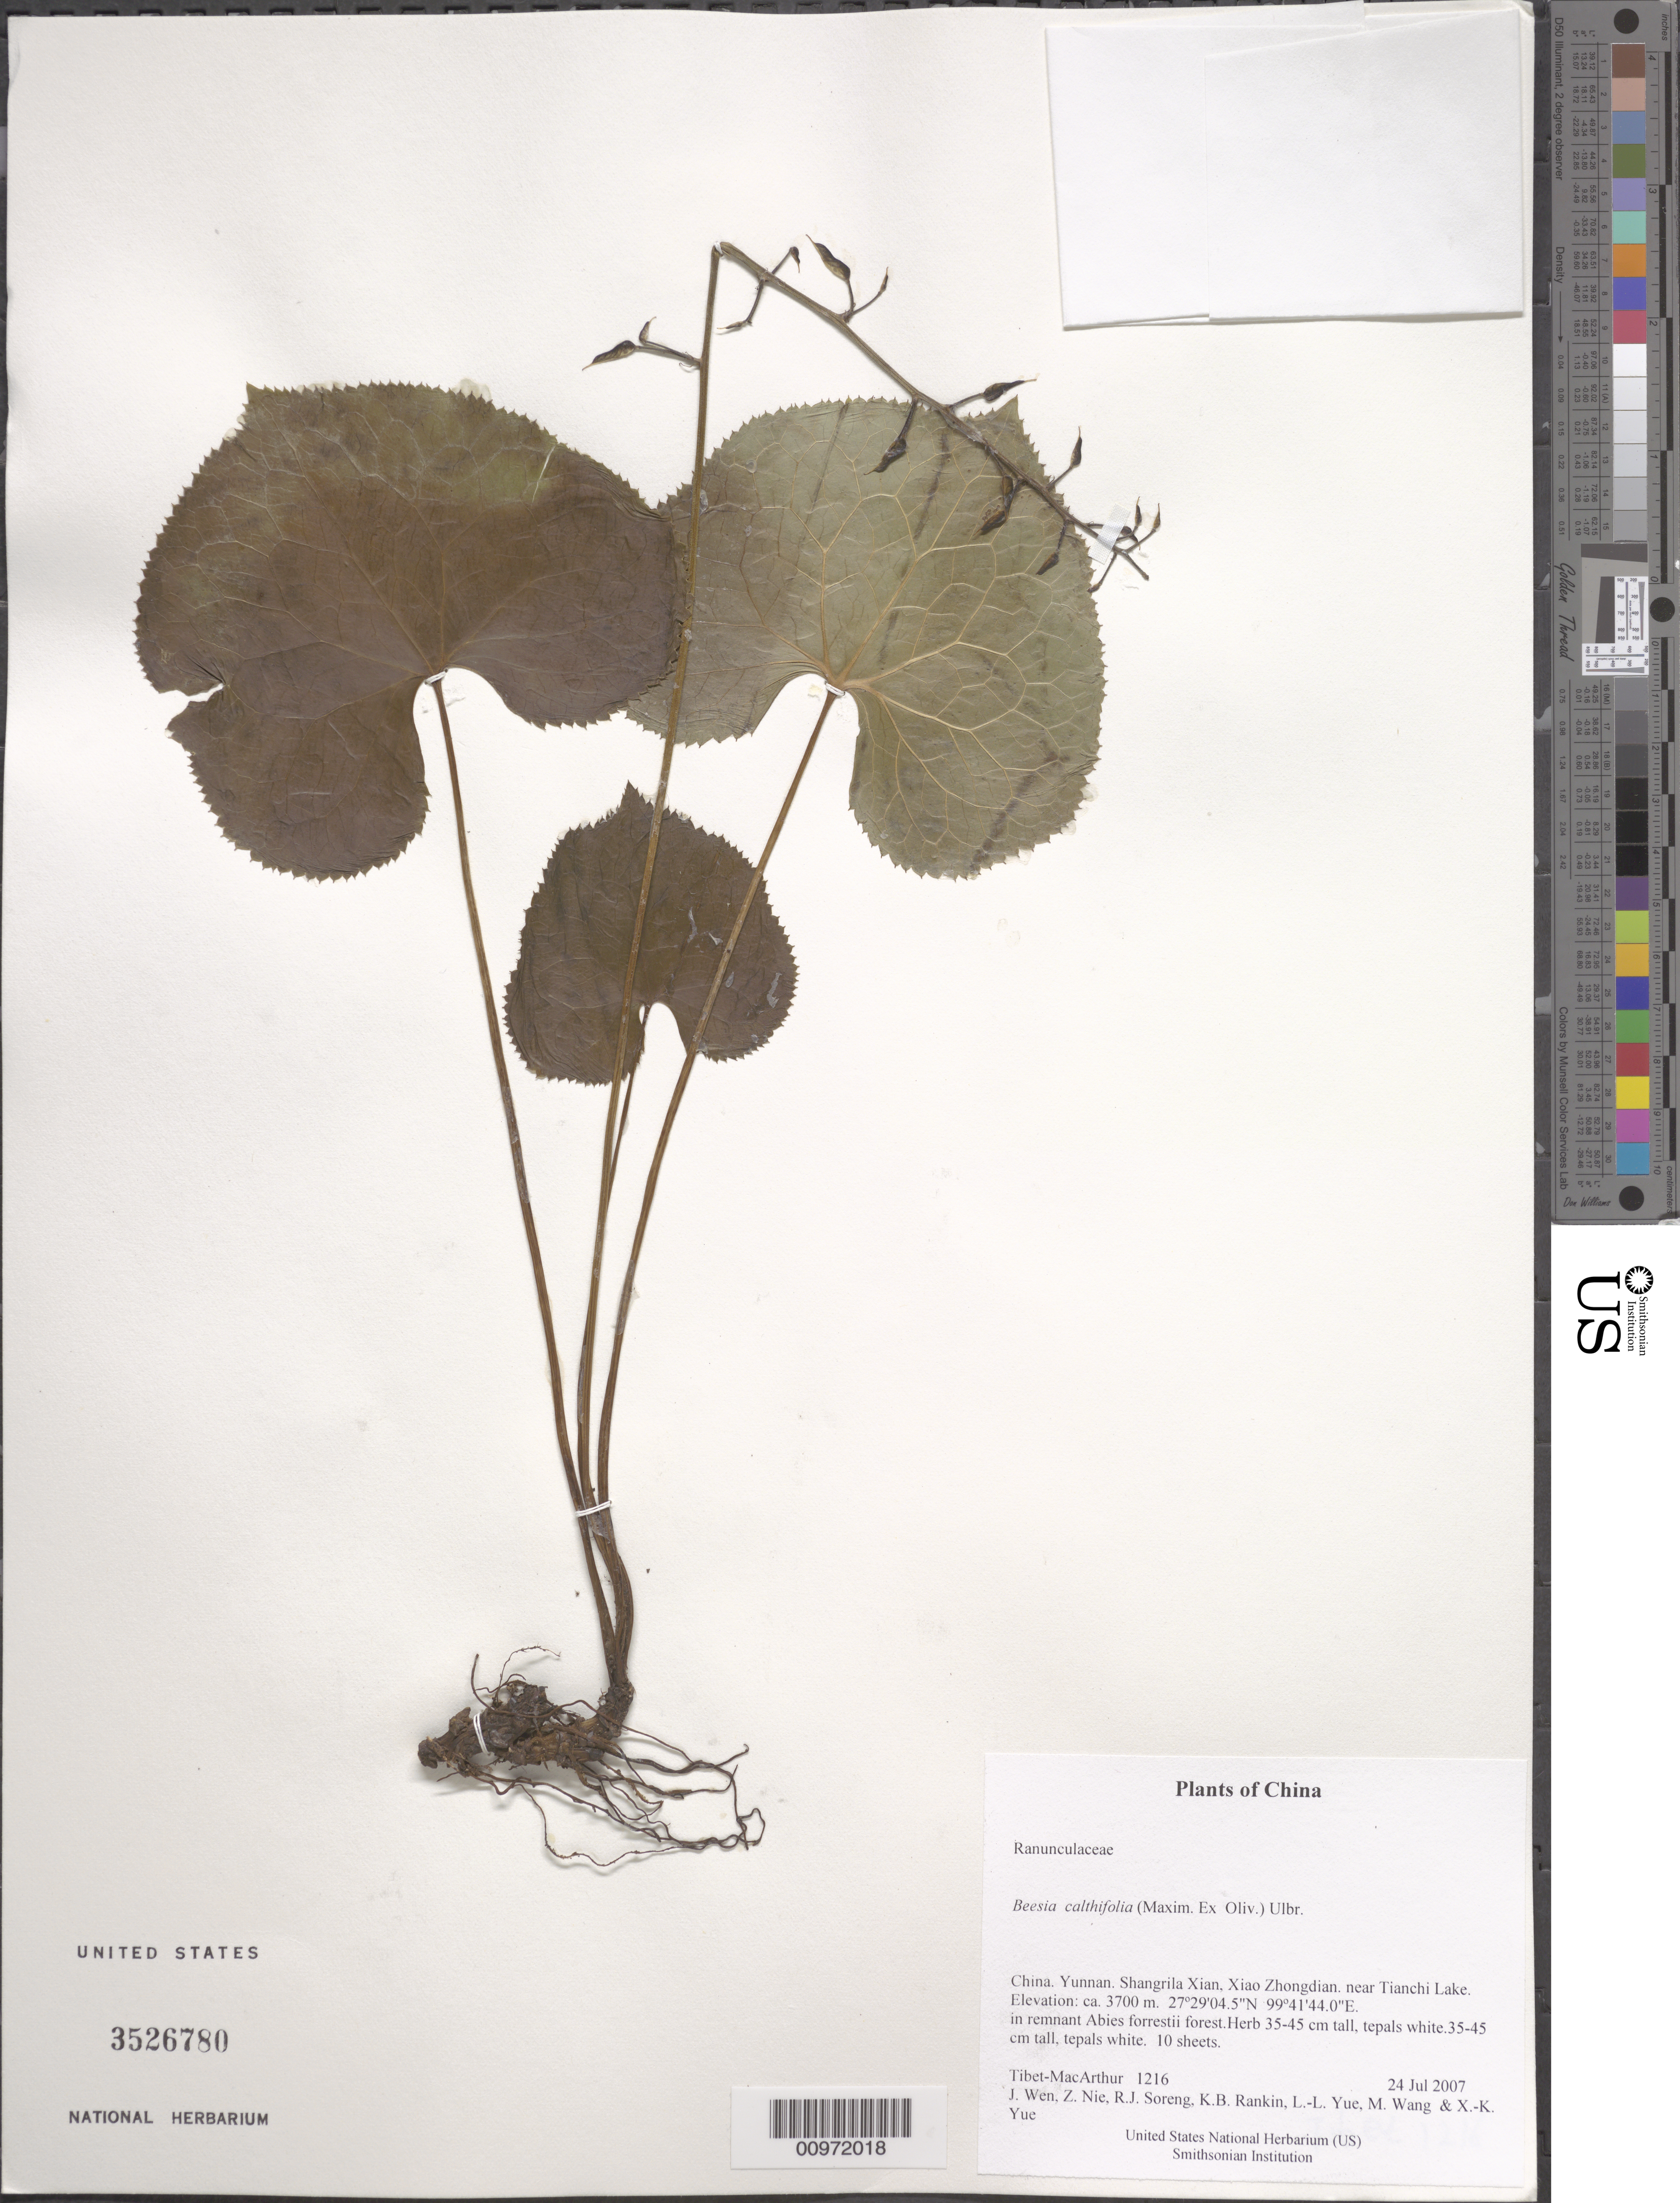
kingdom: Plantae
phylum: Tracheophyta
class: Magnoliopsida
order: Ranunculales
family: Ranunculaceae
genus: Beesia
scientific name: Beesia calthifolia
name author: (Maxim. ex Oliv.) Ulbr.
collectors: Tibet-MacArthur, J. Wen, Z. Nie, R. J. Soreng, K. Rankin, L. Yue, M. Wang & X. Yue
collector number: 1216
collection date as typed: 24 Jul 2007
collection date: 2007-07-24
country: China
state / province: Yunnan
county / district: Shangrila Xian, Xiao Zhongdian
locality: near Tianchi Lake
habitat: In remnant Abies forrestii forest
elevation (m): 3700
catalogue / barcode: US 3526780